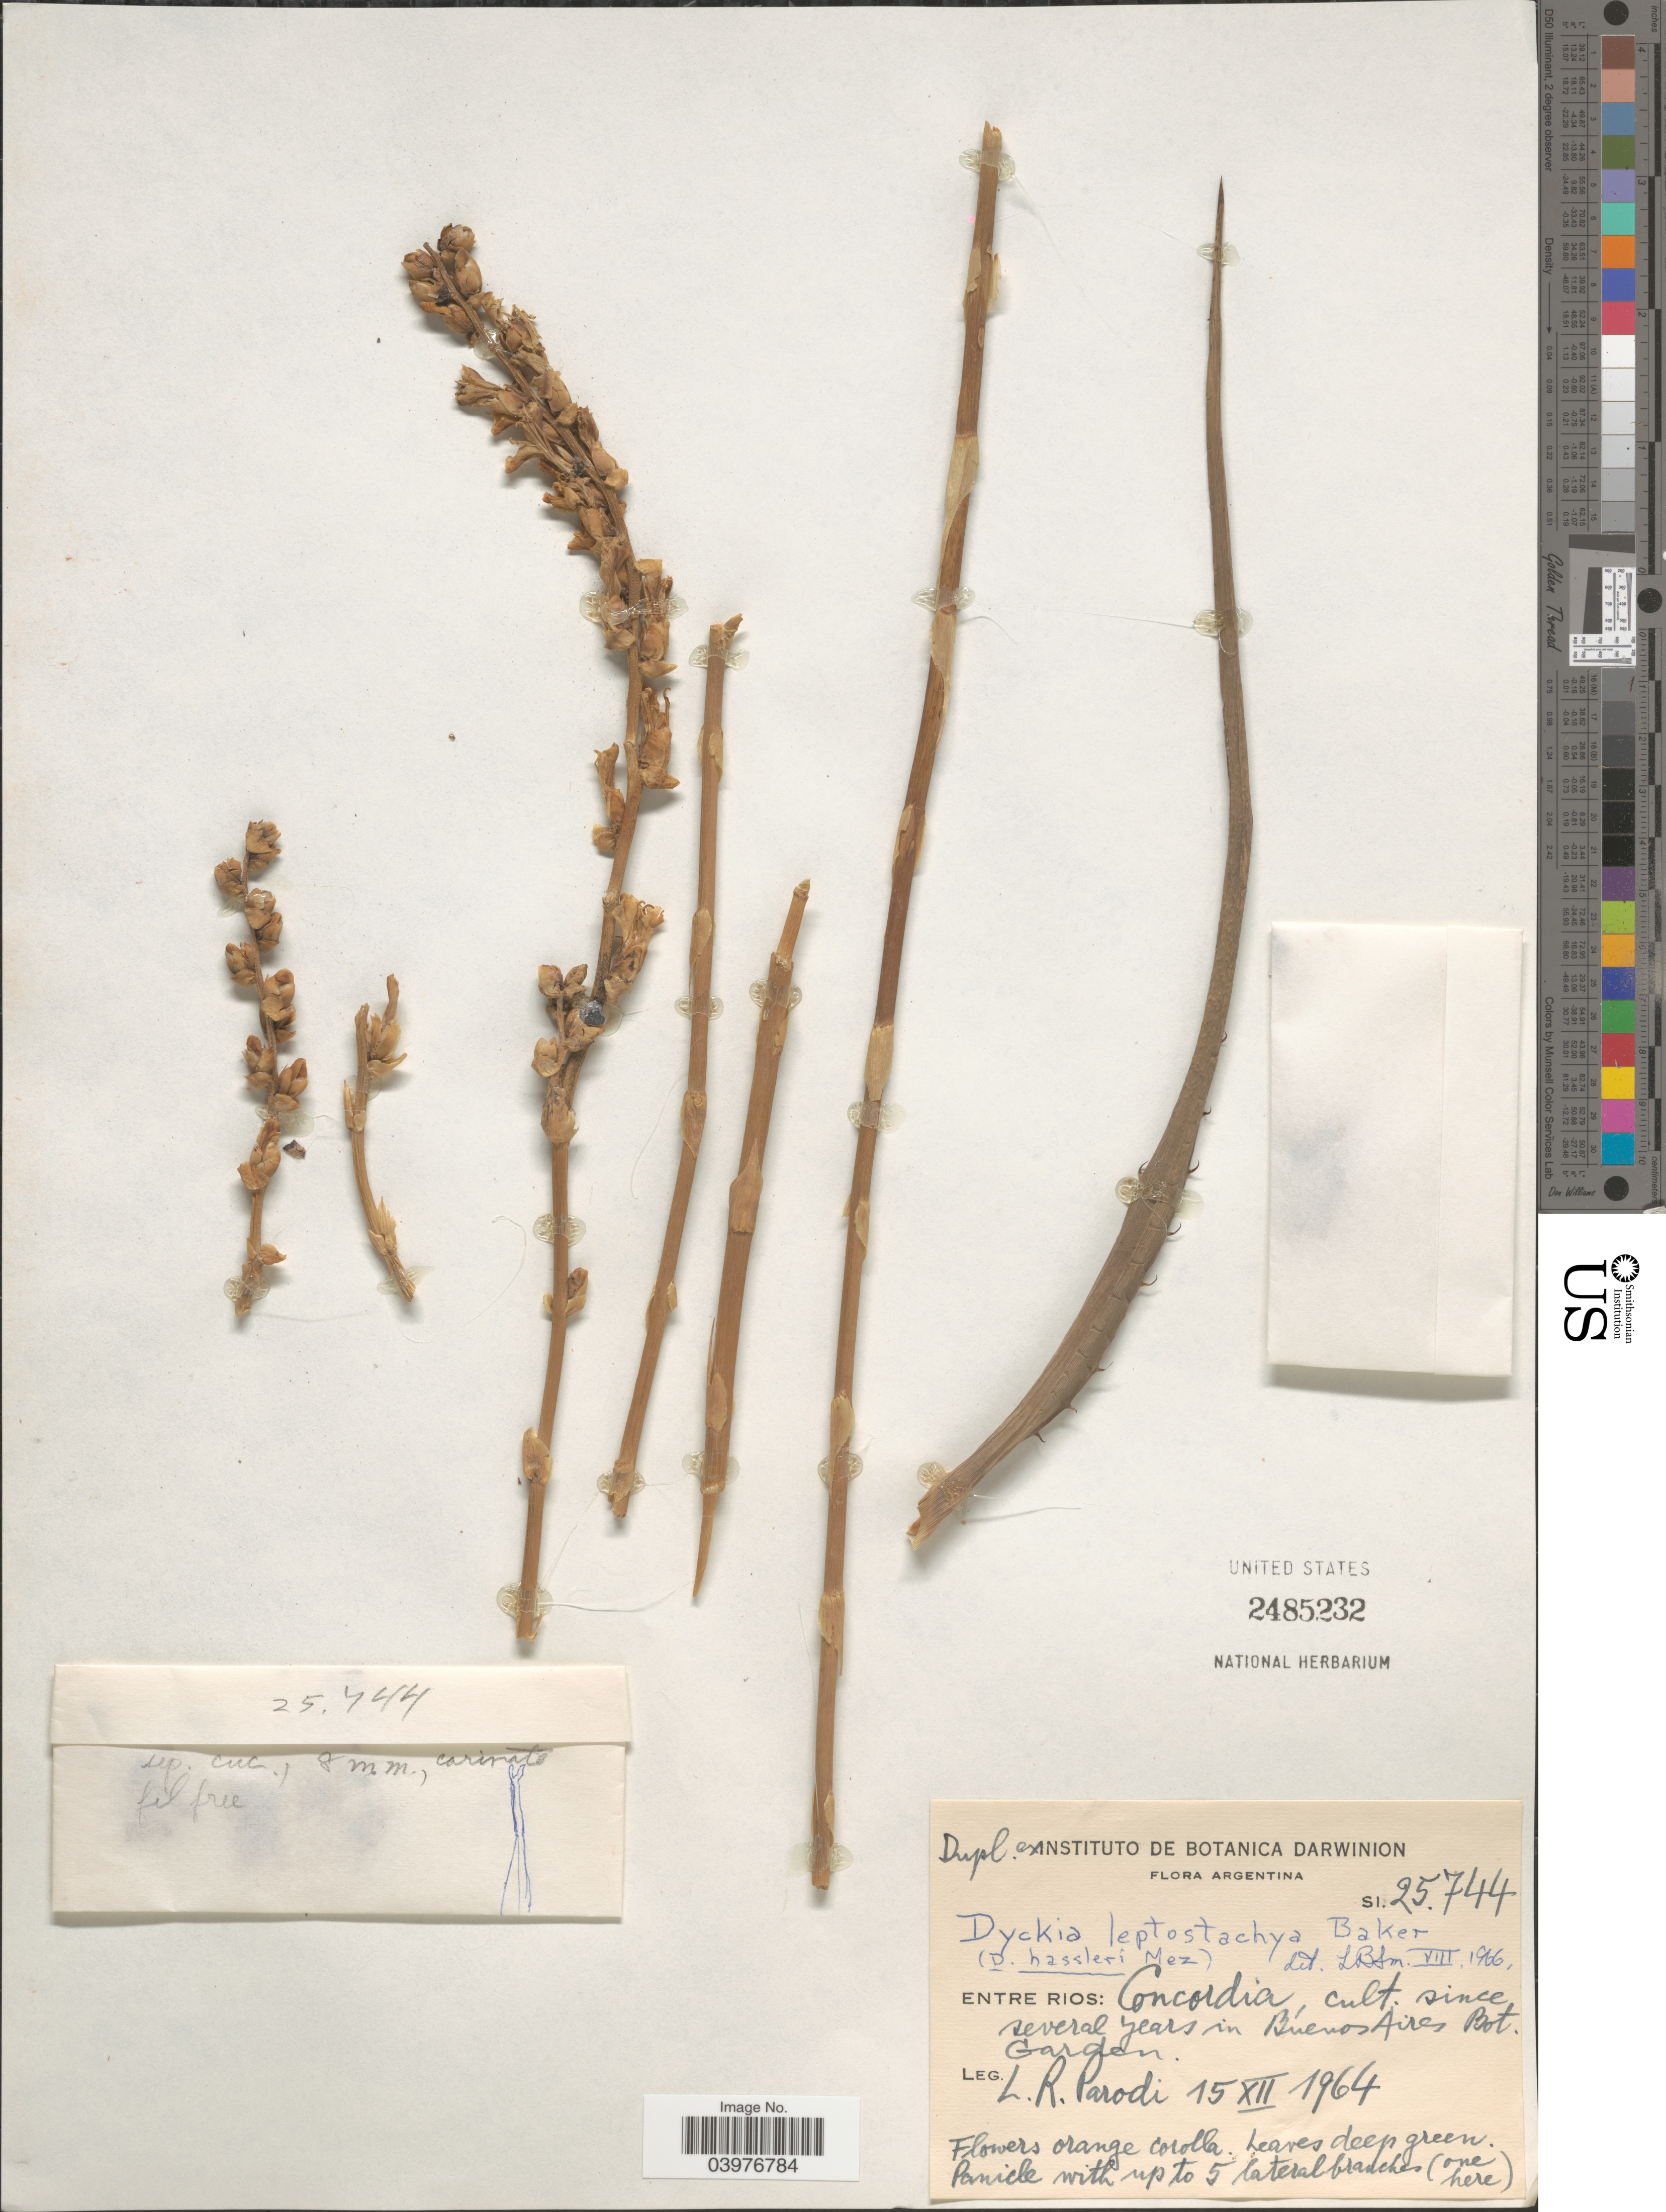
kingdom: Plantae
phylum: Tracheophyta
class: Liliopsida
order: Poales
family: Bromeliaceae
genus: Dyckia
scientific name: Dyckia leptostachya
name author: Baker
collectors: L. R. Parodi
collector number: SI25744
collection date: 1964-12-15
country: Argentina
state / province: Buenos Aires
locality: In Buenos Aires Bot. Garden.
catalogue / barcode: US 2485232